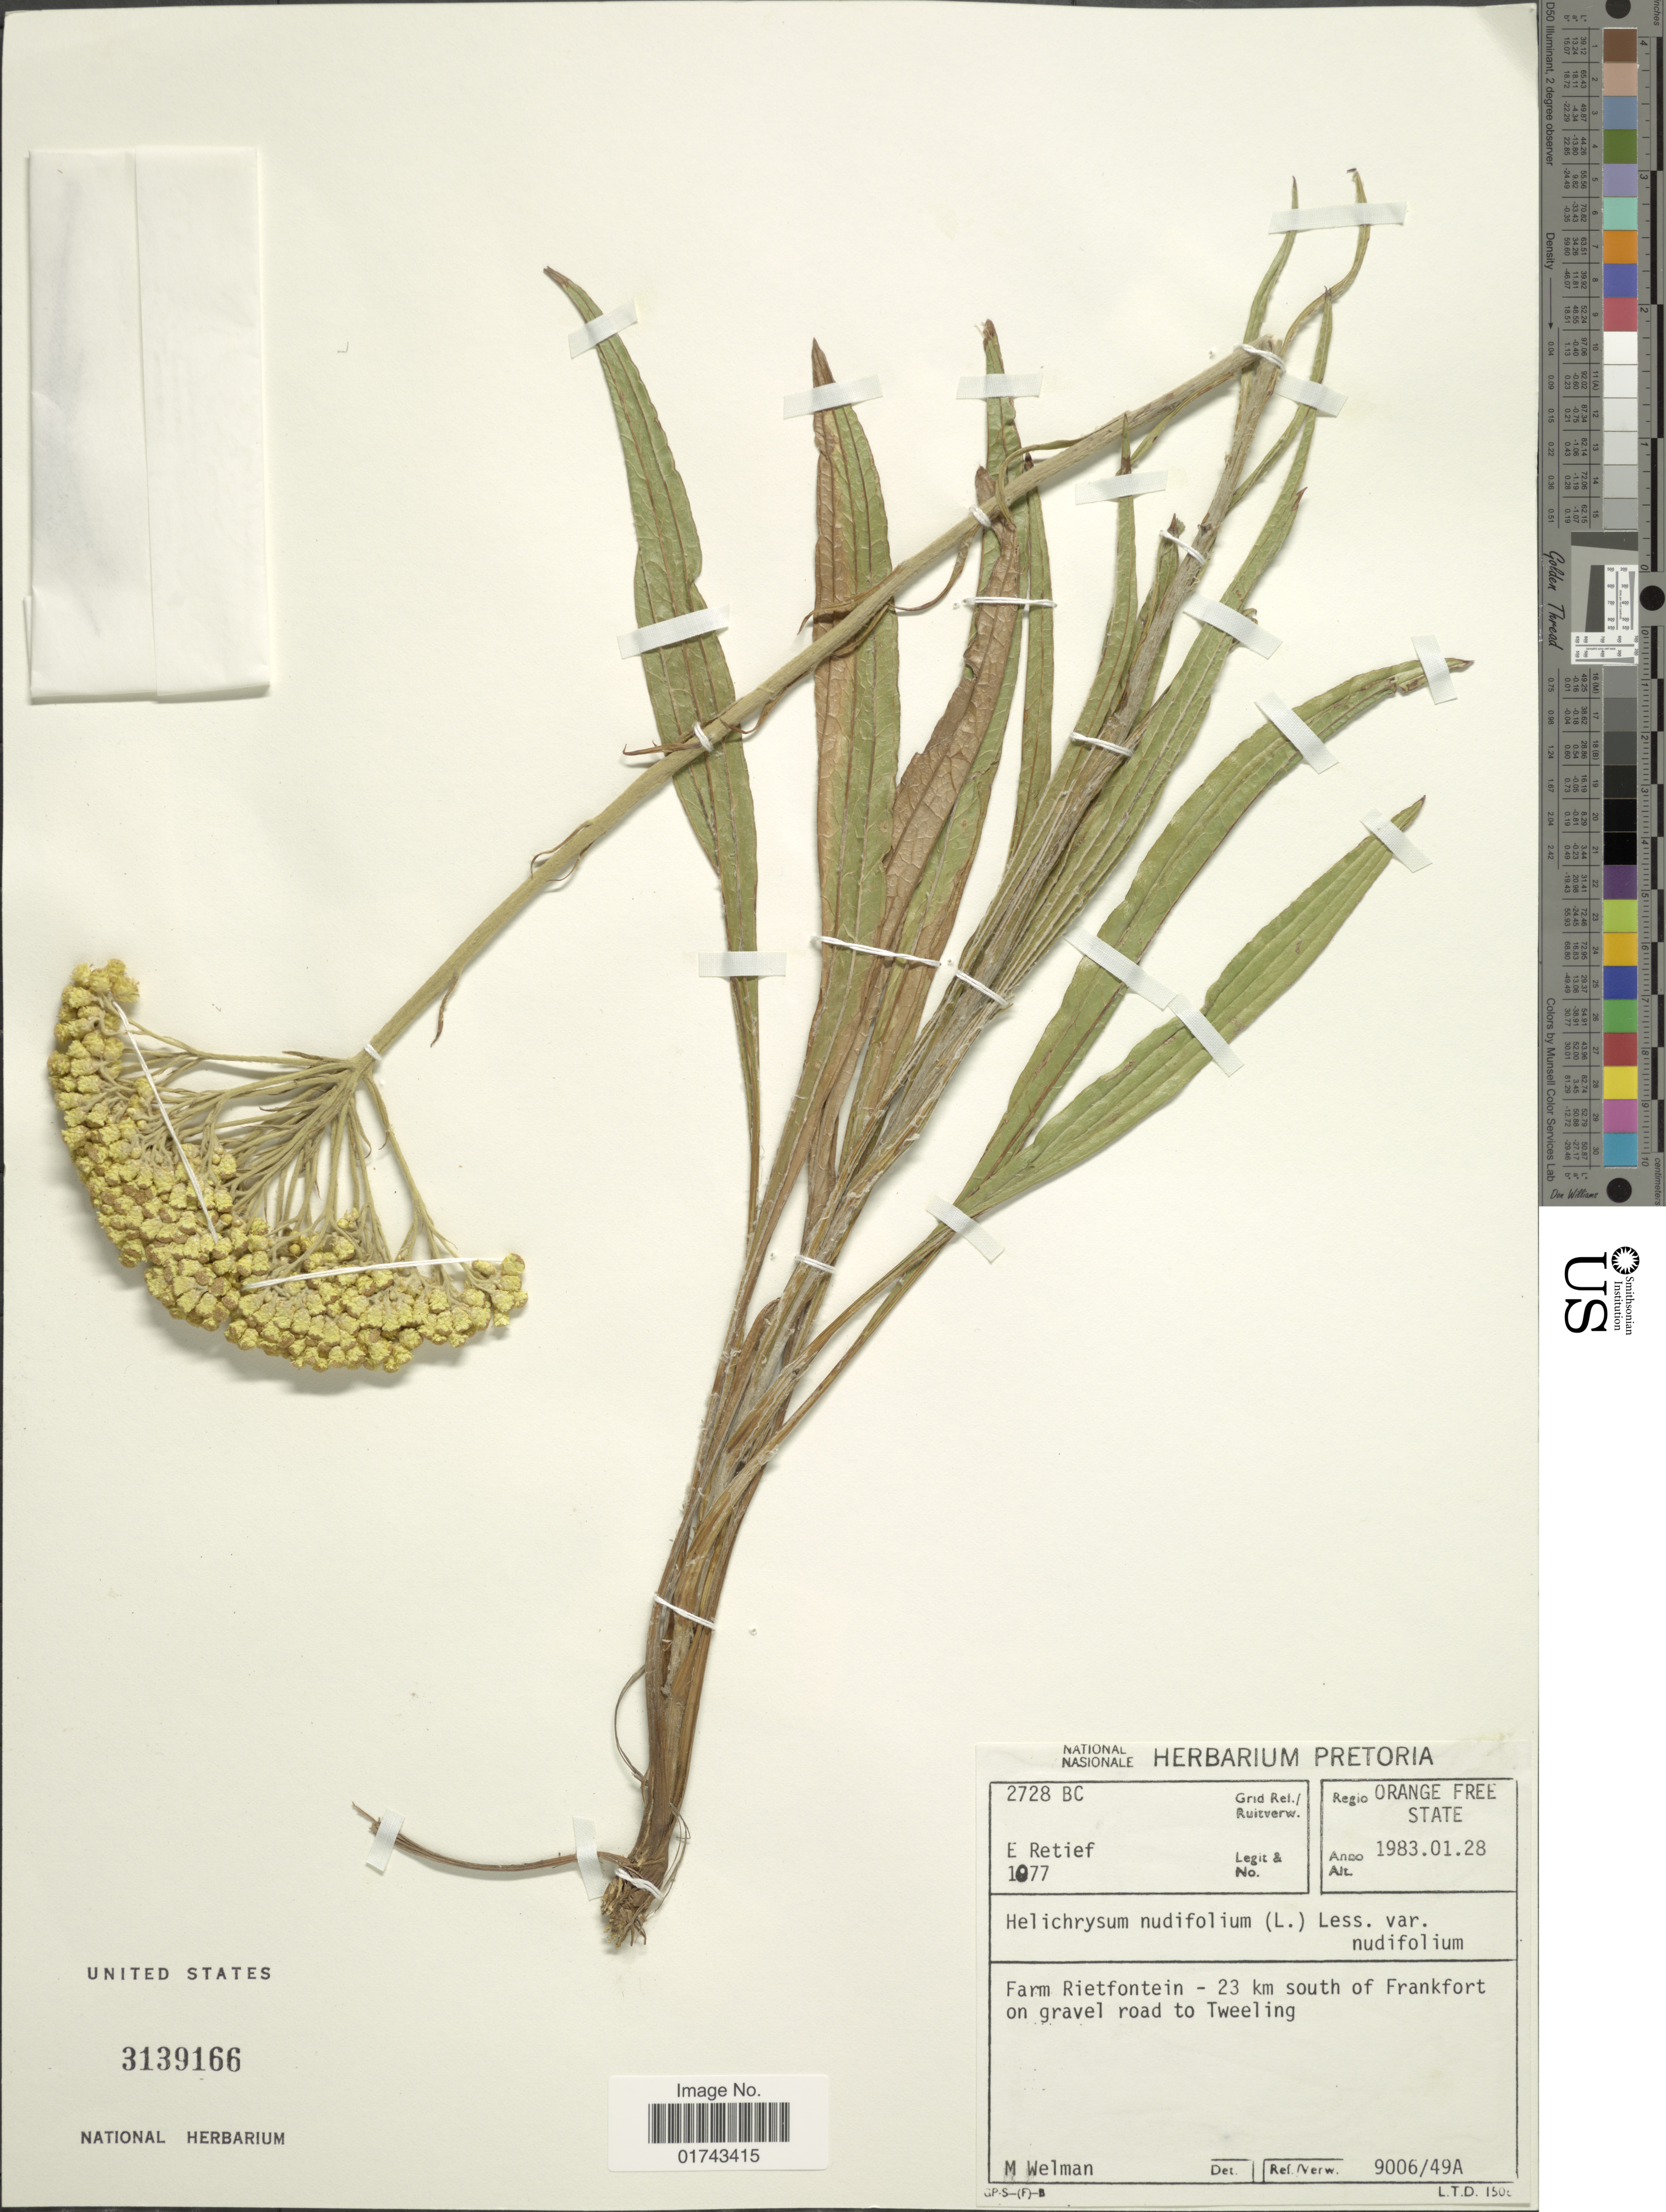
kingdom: Plantae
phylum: Tracheophyta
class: Magnoliopsida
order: Asterales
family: Asteraceae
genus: Helichrysum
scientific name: Helichrysum nudifolium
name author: (L.) Less.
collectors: E. Retief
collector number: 1077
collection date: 1983-01-28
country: South Africa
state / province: Free State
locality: Pretoria, regio Orange Free State, Grid Ref./ Ruiteverw. 2728 BC, Farm Rietfontein, 23 km south of Frankfort on gravel road to Tweeling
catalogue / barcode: US 3139166